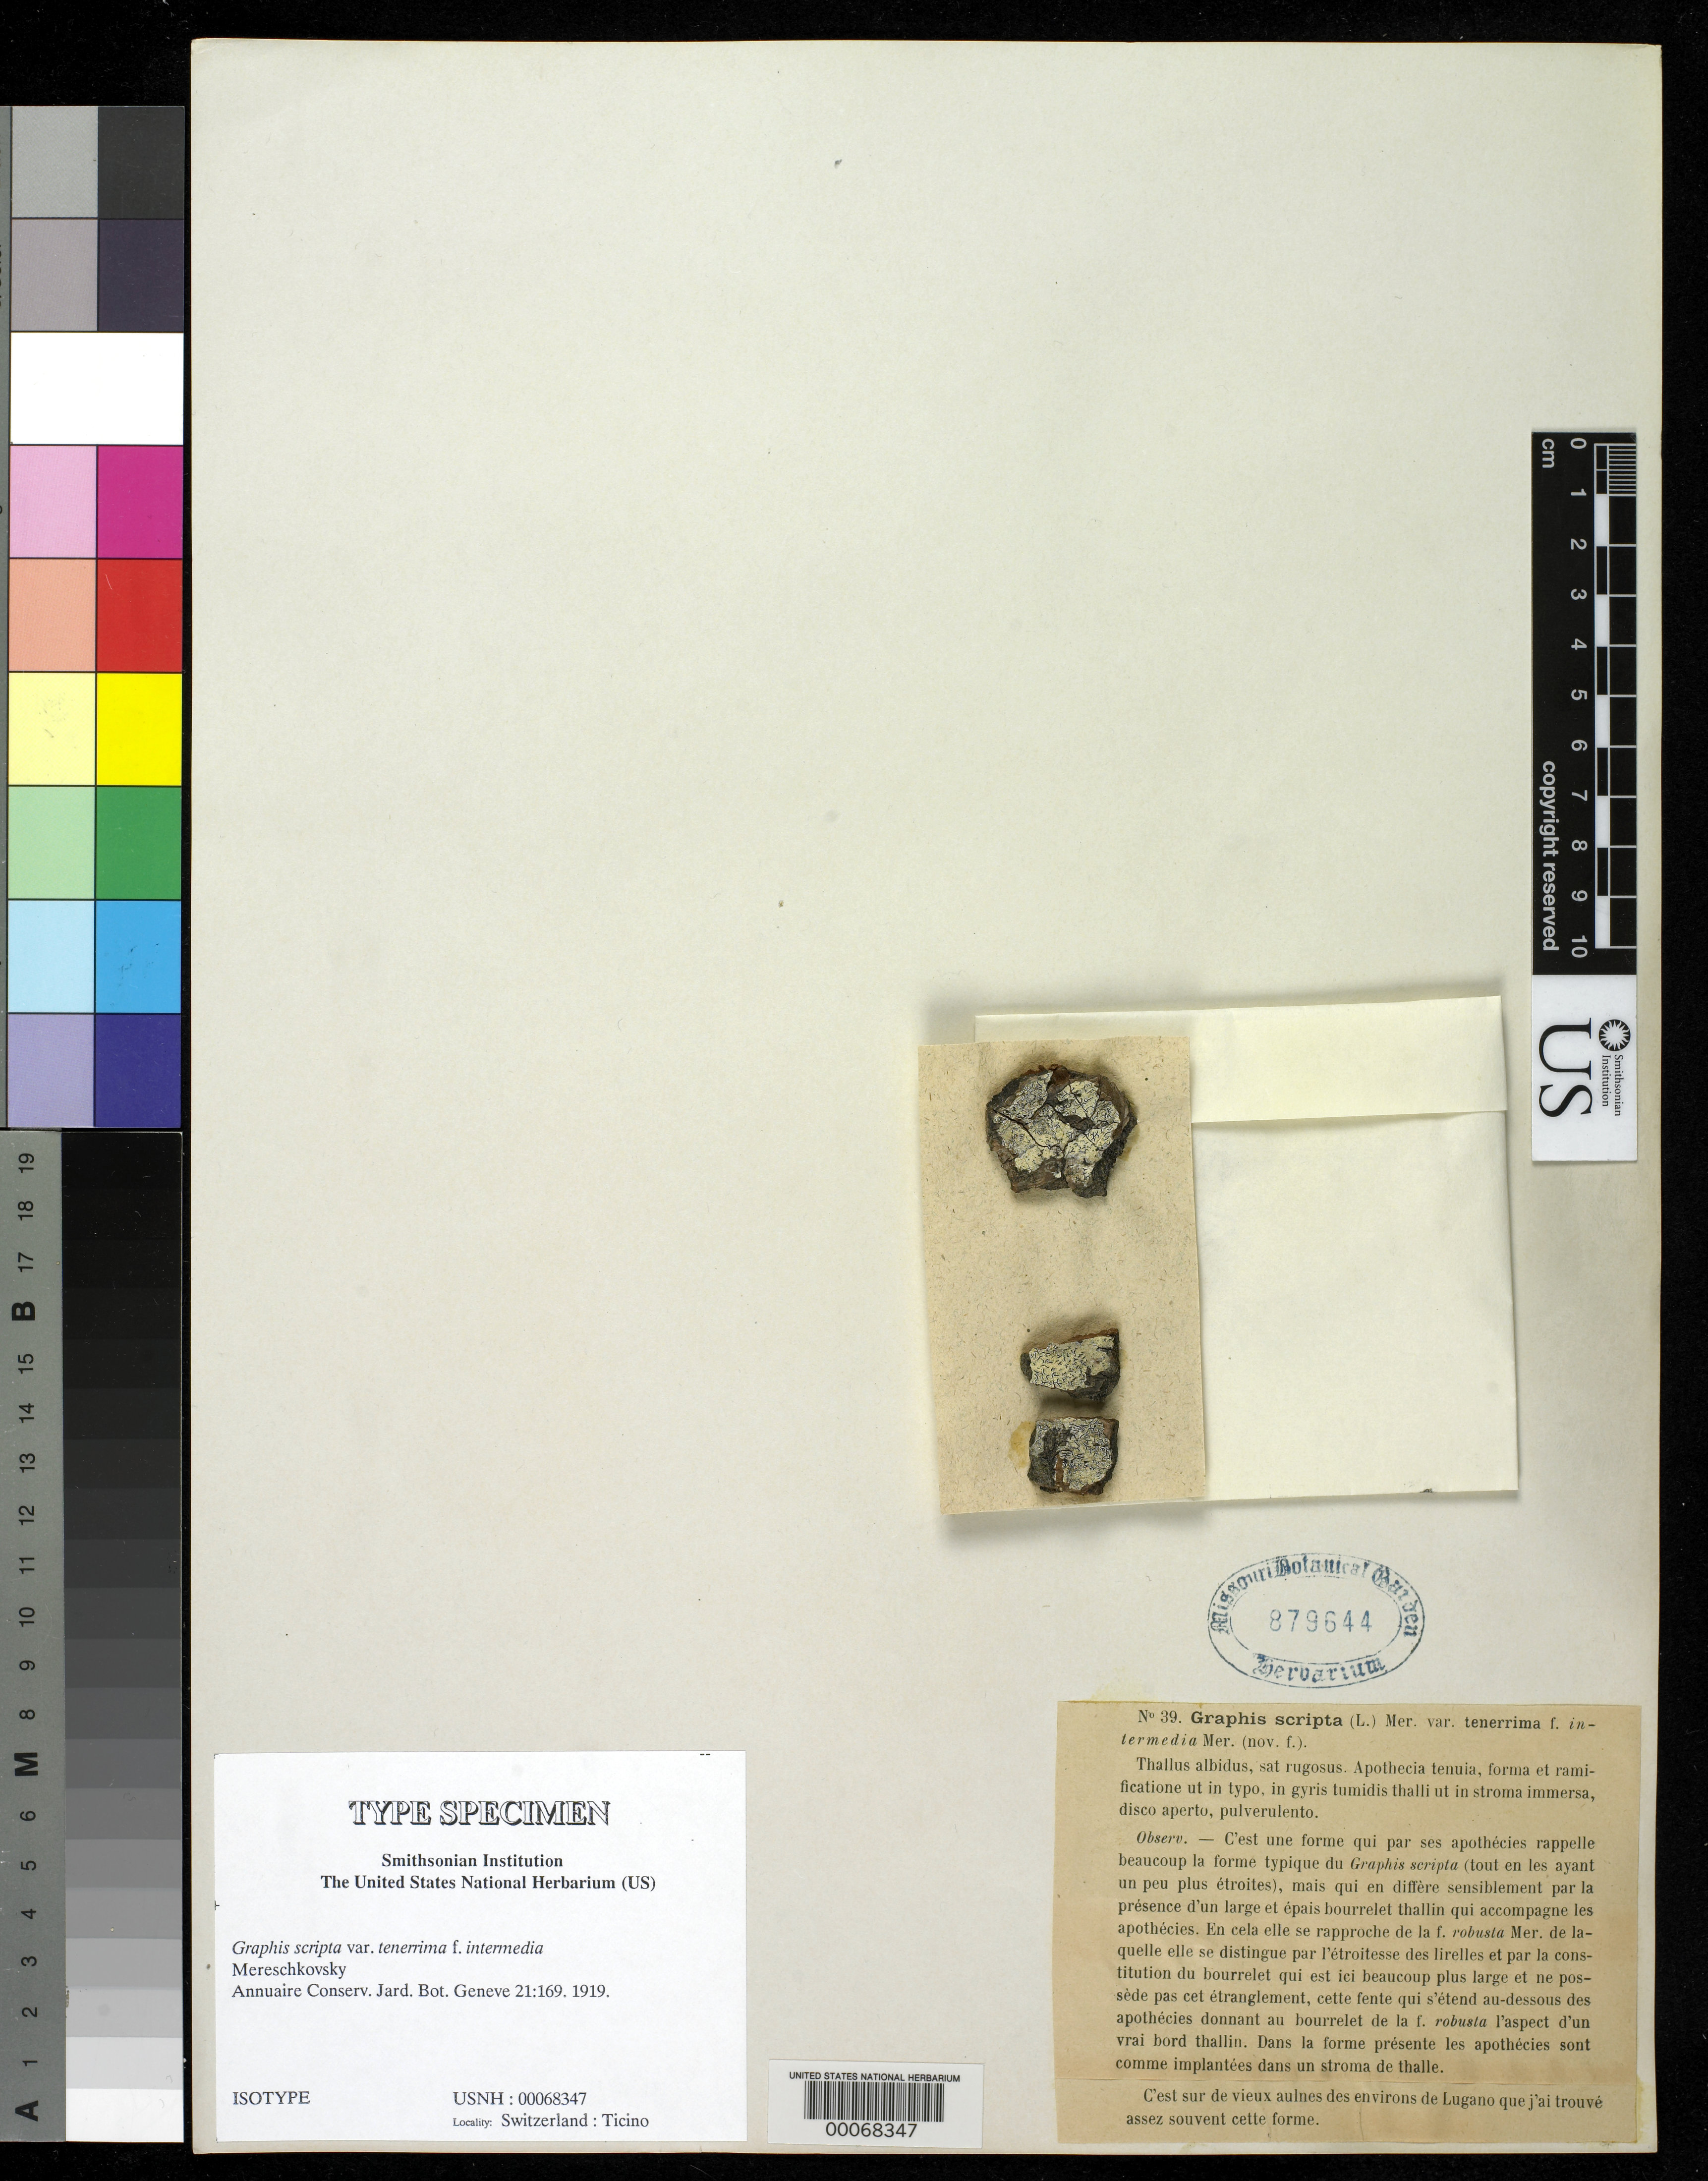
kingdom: Fungi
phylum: Ascomycota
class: Lecanoromycetes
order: Ostropales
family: Graphidaceae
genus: Graphis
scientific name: Graphis scripta f. intermedia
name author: Mereschk.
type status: Isotype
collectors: K. S. Mereschkovsky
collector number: Exs. 39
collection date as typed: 1909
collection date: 1909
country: Switzerland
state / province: Ticino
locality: Lugano.